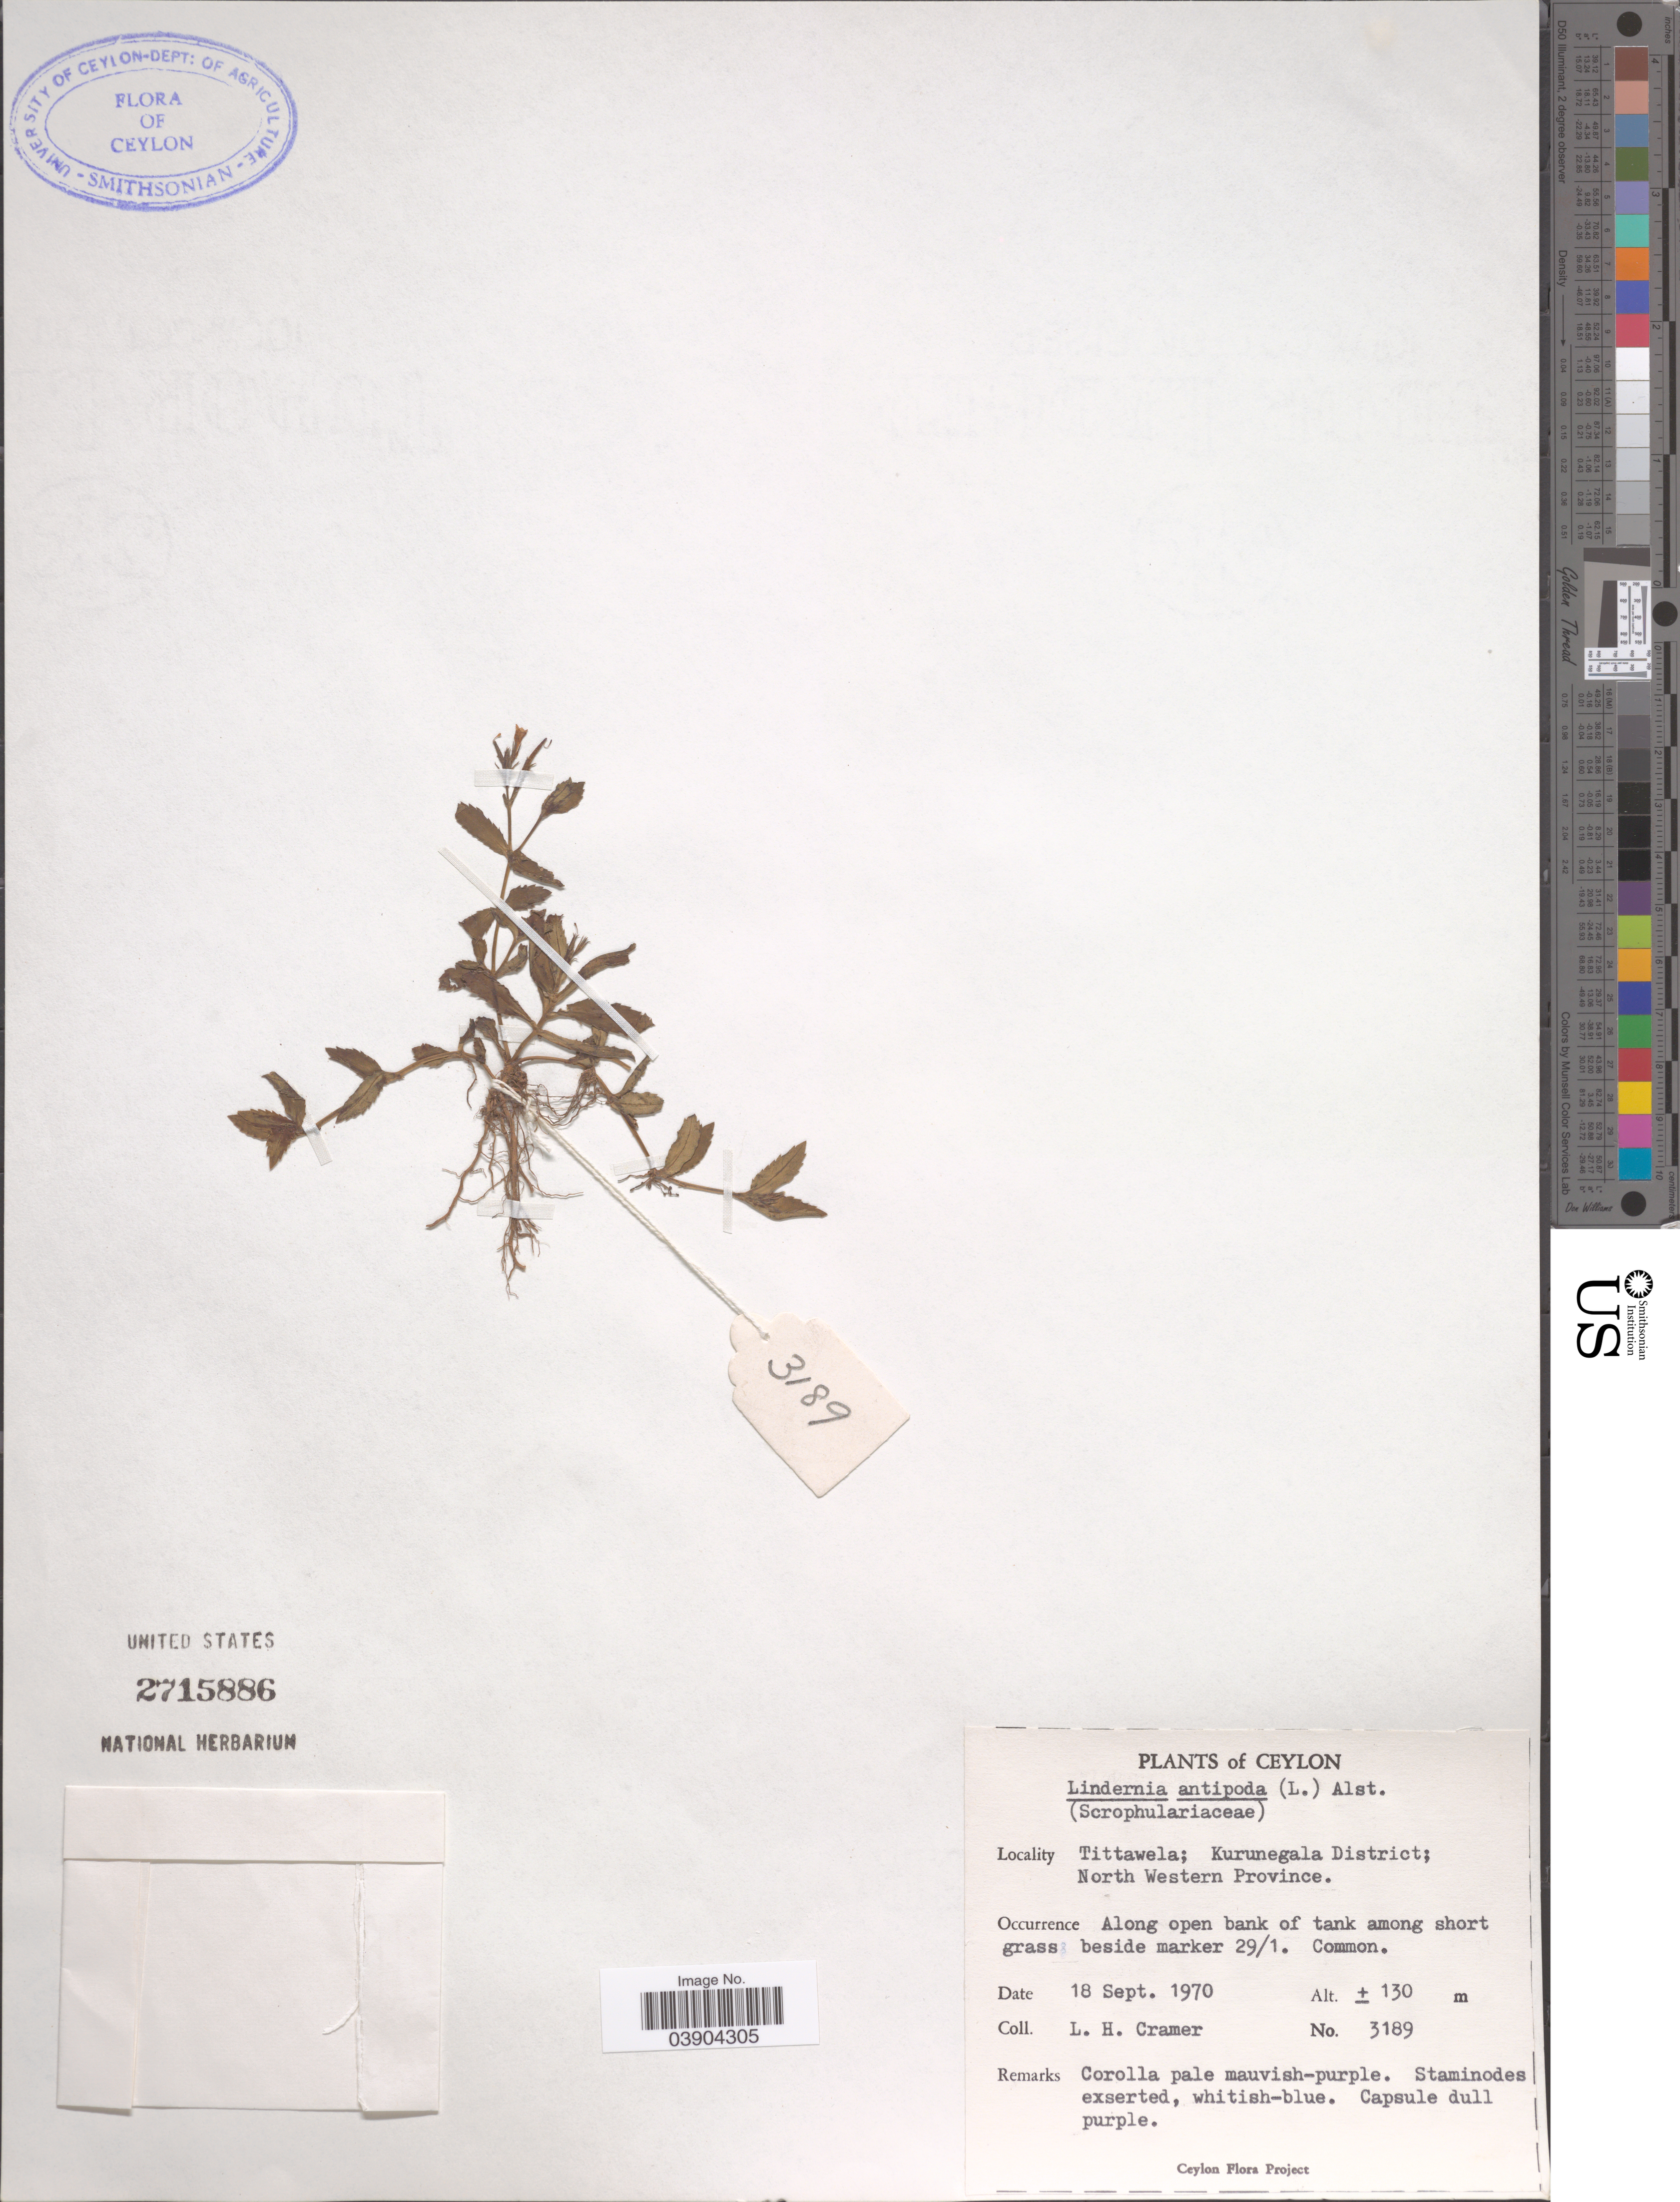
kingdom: Plantae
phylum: Tracheophyta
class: Magnoliopsida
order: Lamiales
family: Linderniaceae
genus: Lindernia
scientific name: Lindernia antipoda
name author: (L.) Alston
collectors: L. H. Cramer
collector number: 3189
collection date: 1970-09-18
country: Sri Lanka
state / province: North Western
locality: Ceylon. Tittawela; Kurunegala District. Along open bank of tank among short grass beside marker 29/1.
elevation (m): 130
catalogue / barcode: US 2715886